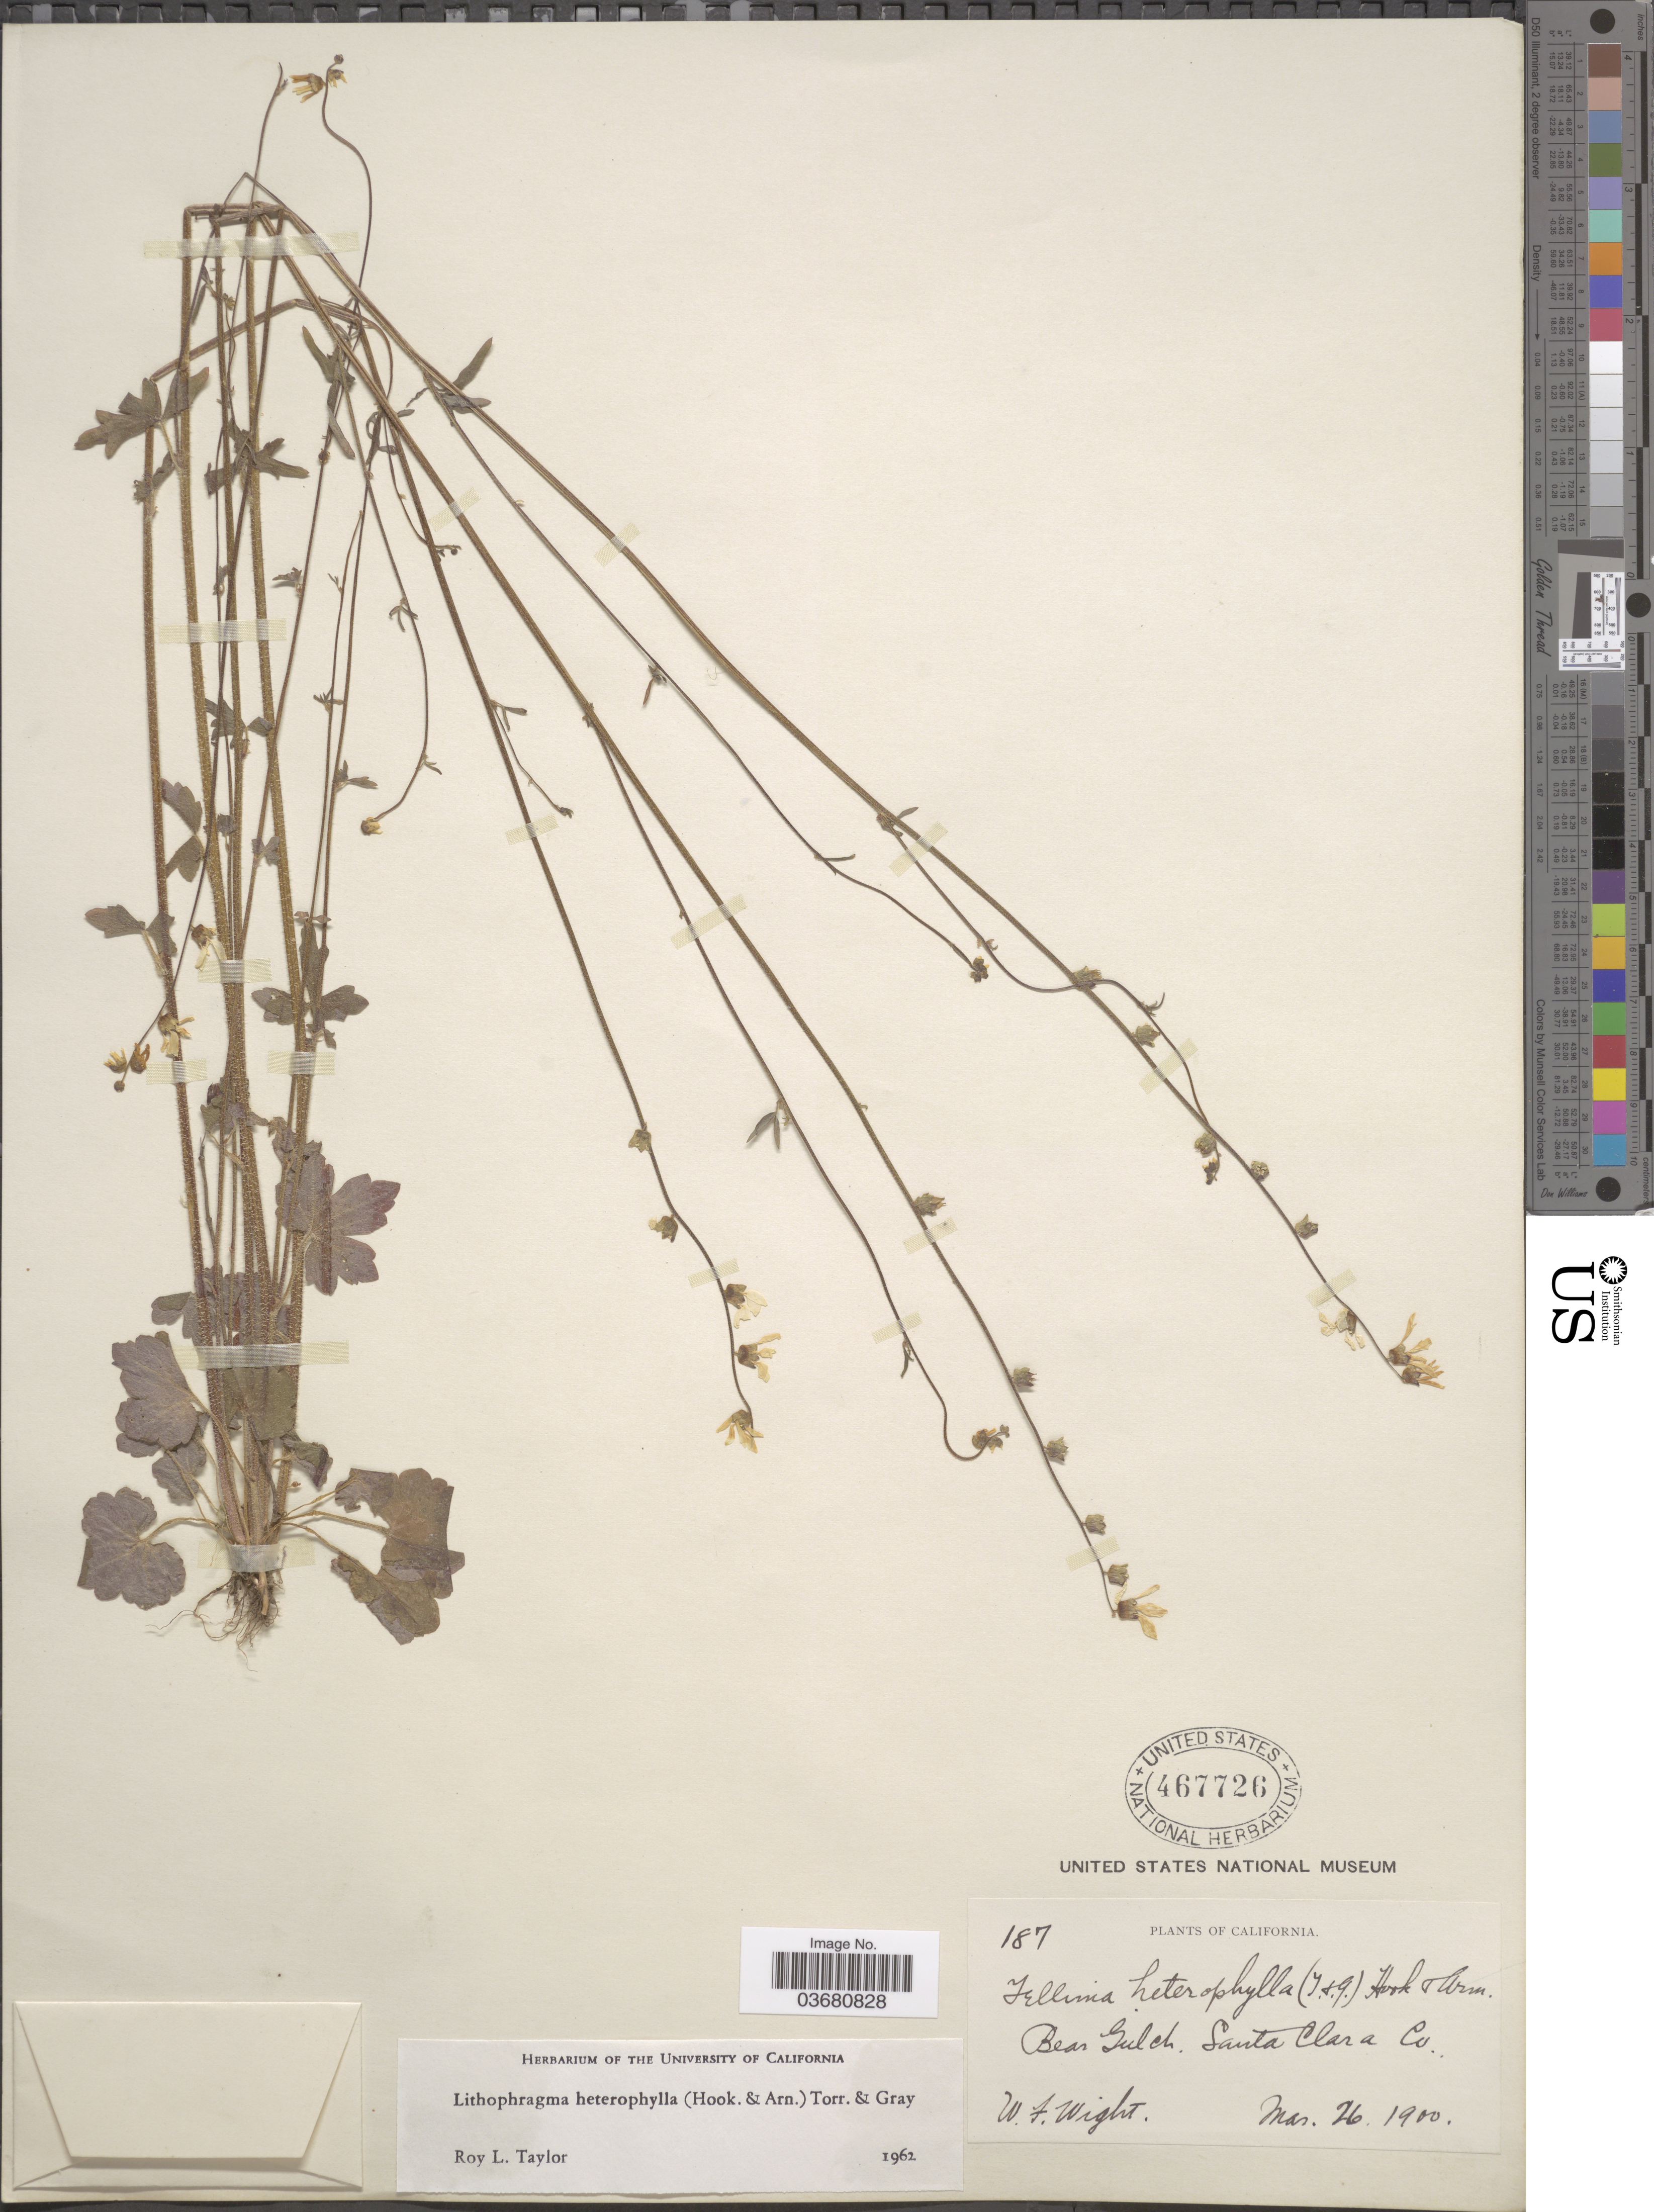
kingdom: Plantae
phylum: Tracheophyta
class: Magnoliopsida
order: Saxifragales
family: Saxifragaceae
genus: Lithophragma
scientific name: Lithophragma heterophyllum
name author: (Hook. & Arn.) Hook. & Arn.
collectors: W. Wight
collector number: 187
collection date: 1900-03-26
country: United States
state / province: California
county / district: Santa Clara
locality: Bear Gulch. Santa Clara Co.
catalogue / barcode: US 467726